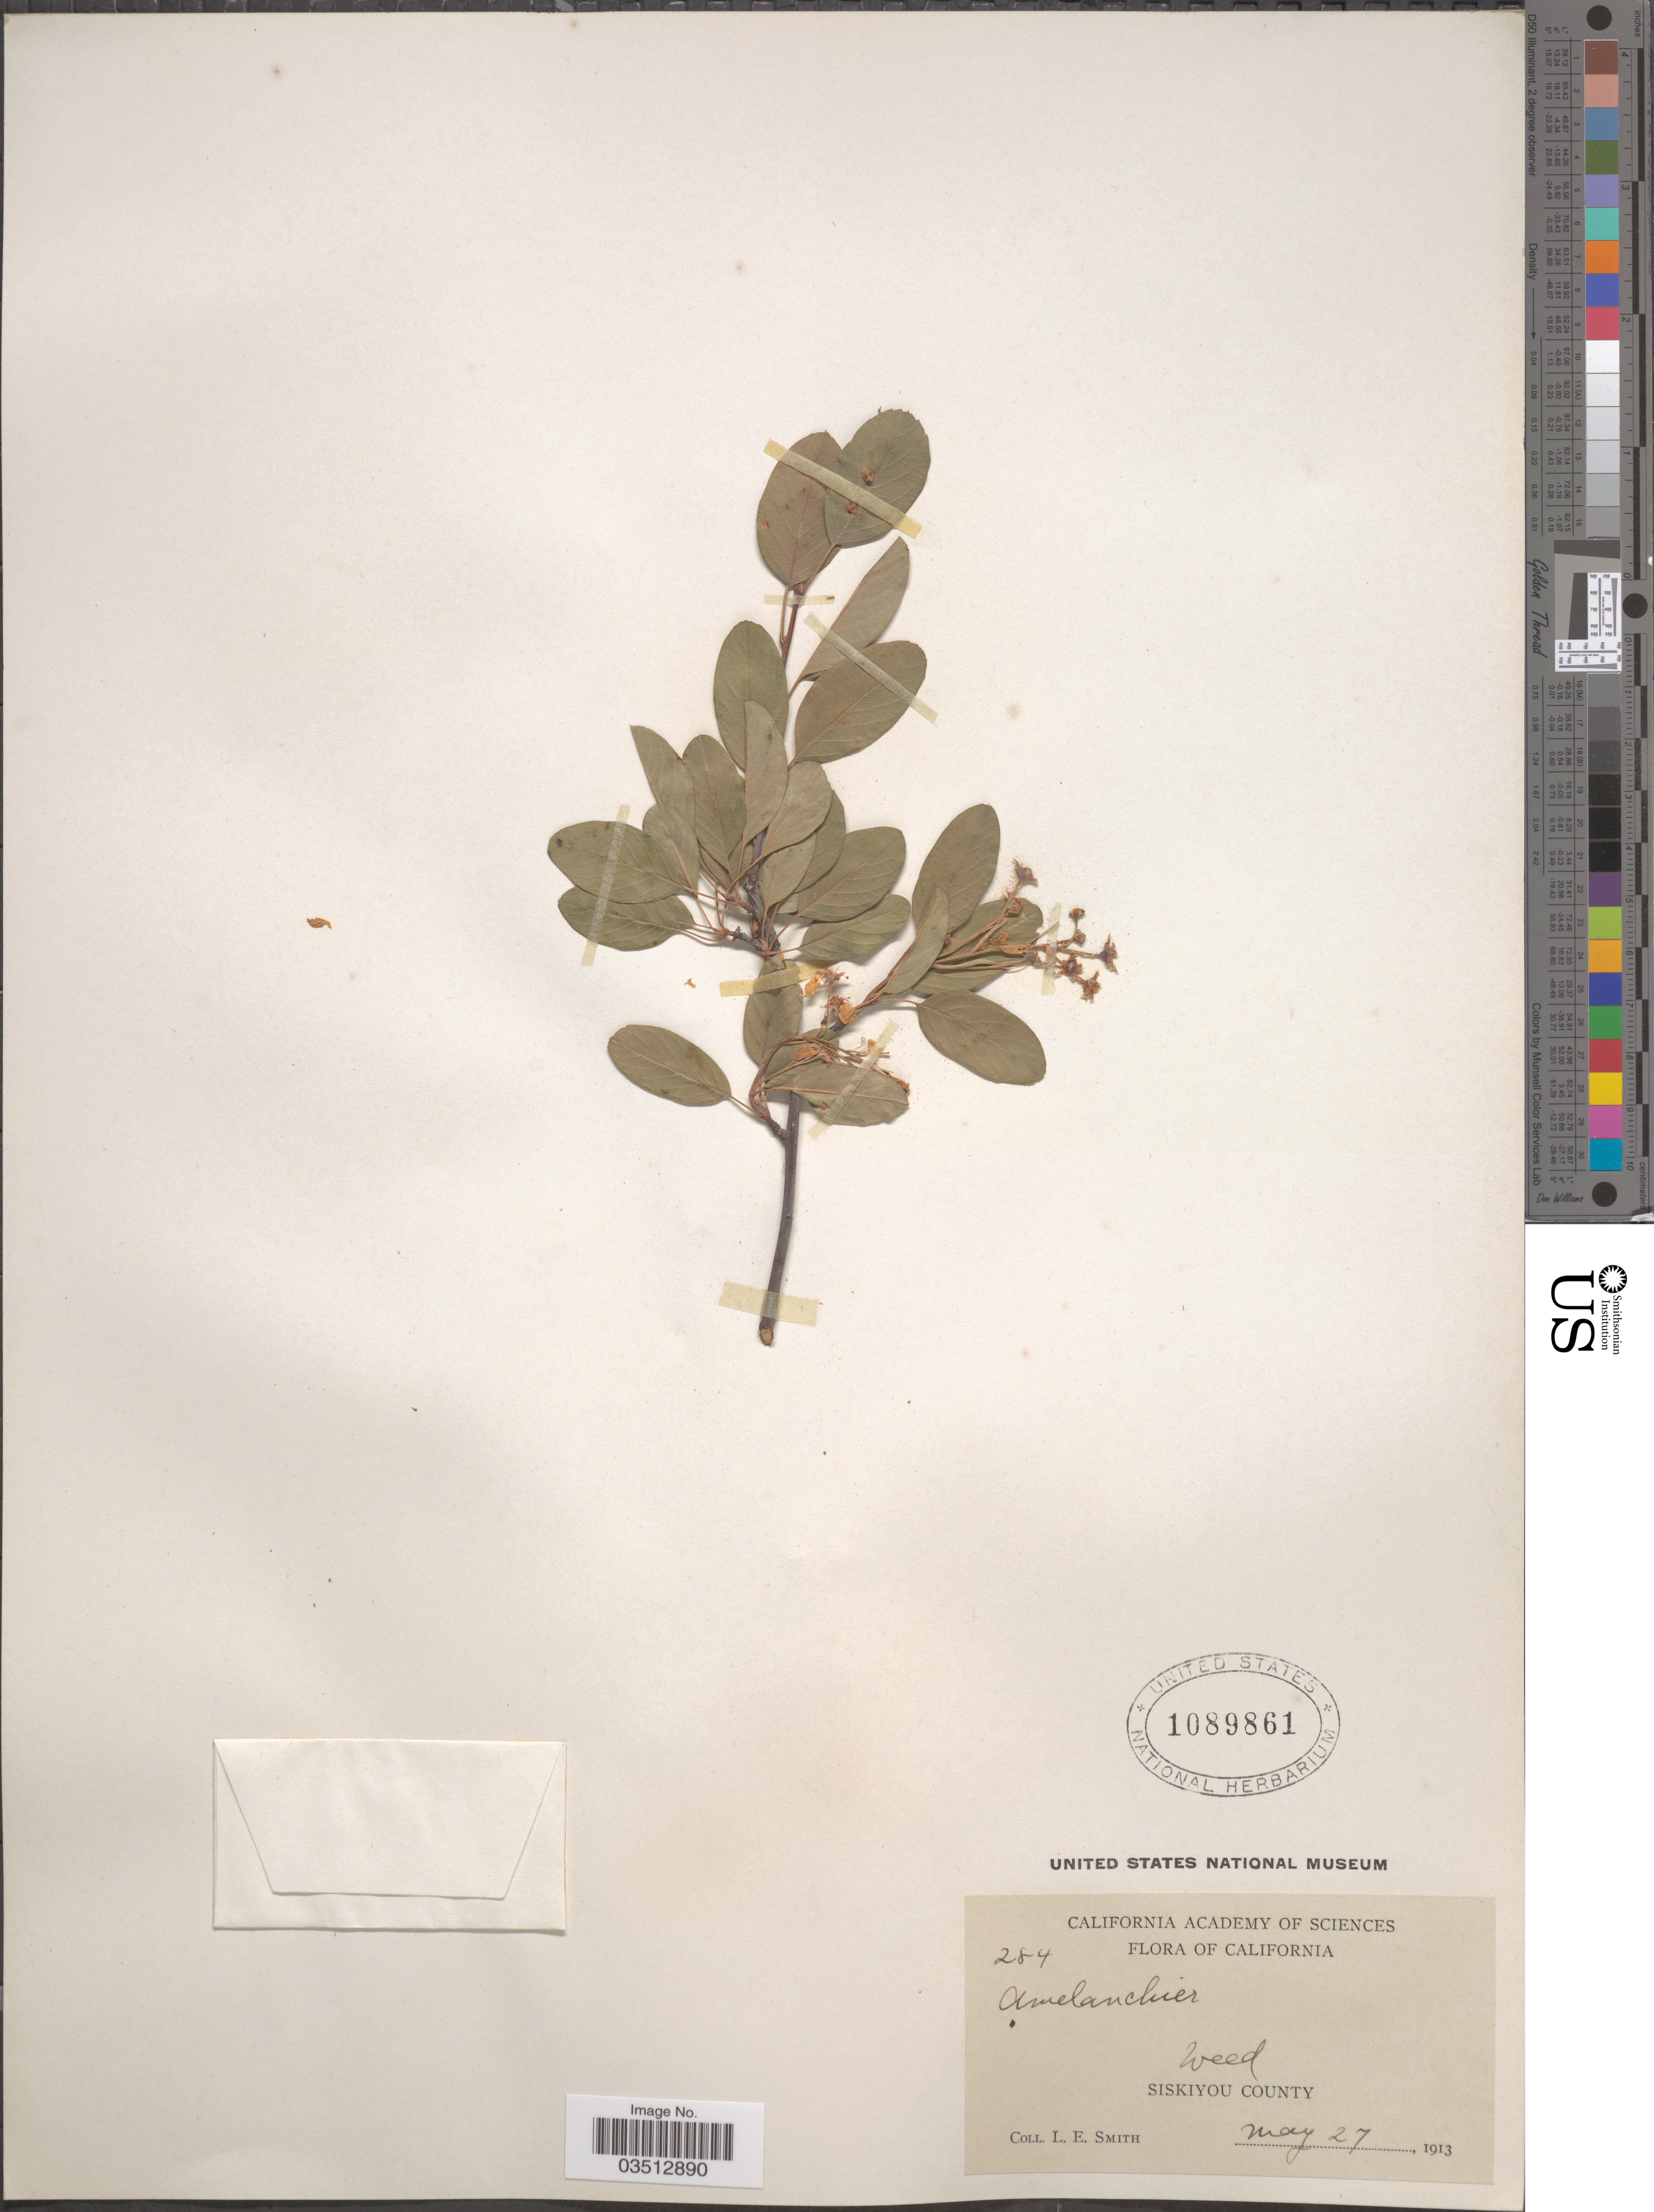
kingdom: Plantae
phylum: Tracheophyta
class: Magnoliopsida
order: Rosales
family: Rosaceae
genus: Amelanchier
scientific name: Amelanchier sp.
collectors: L. E. Smith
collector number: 284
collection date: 1913-05-27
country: United States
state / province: California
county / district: Siskiyou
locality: Siskiyou County.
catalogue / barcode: US 1089861